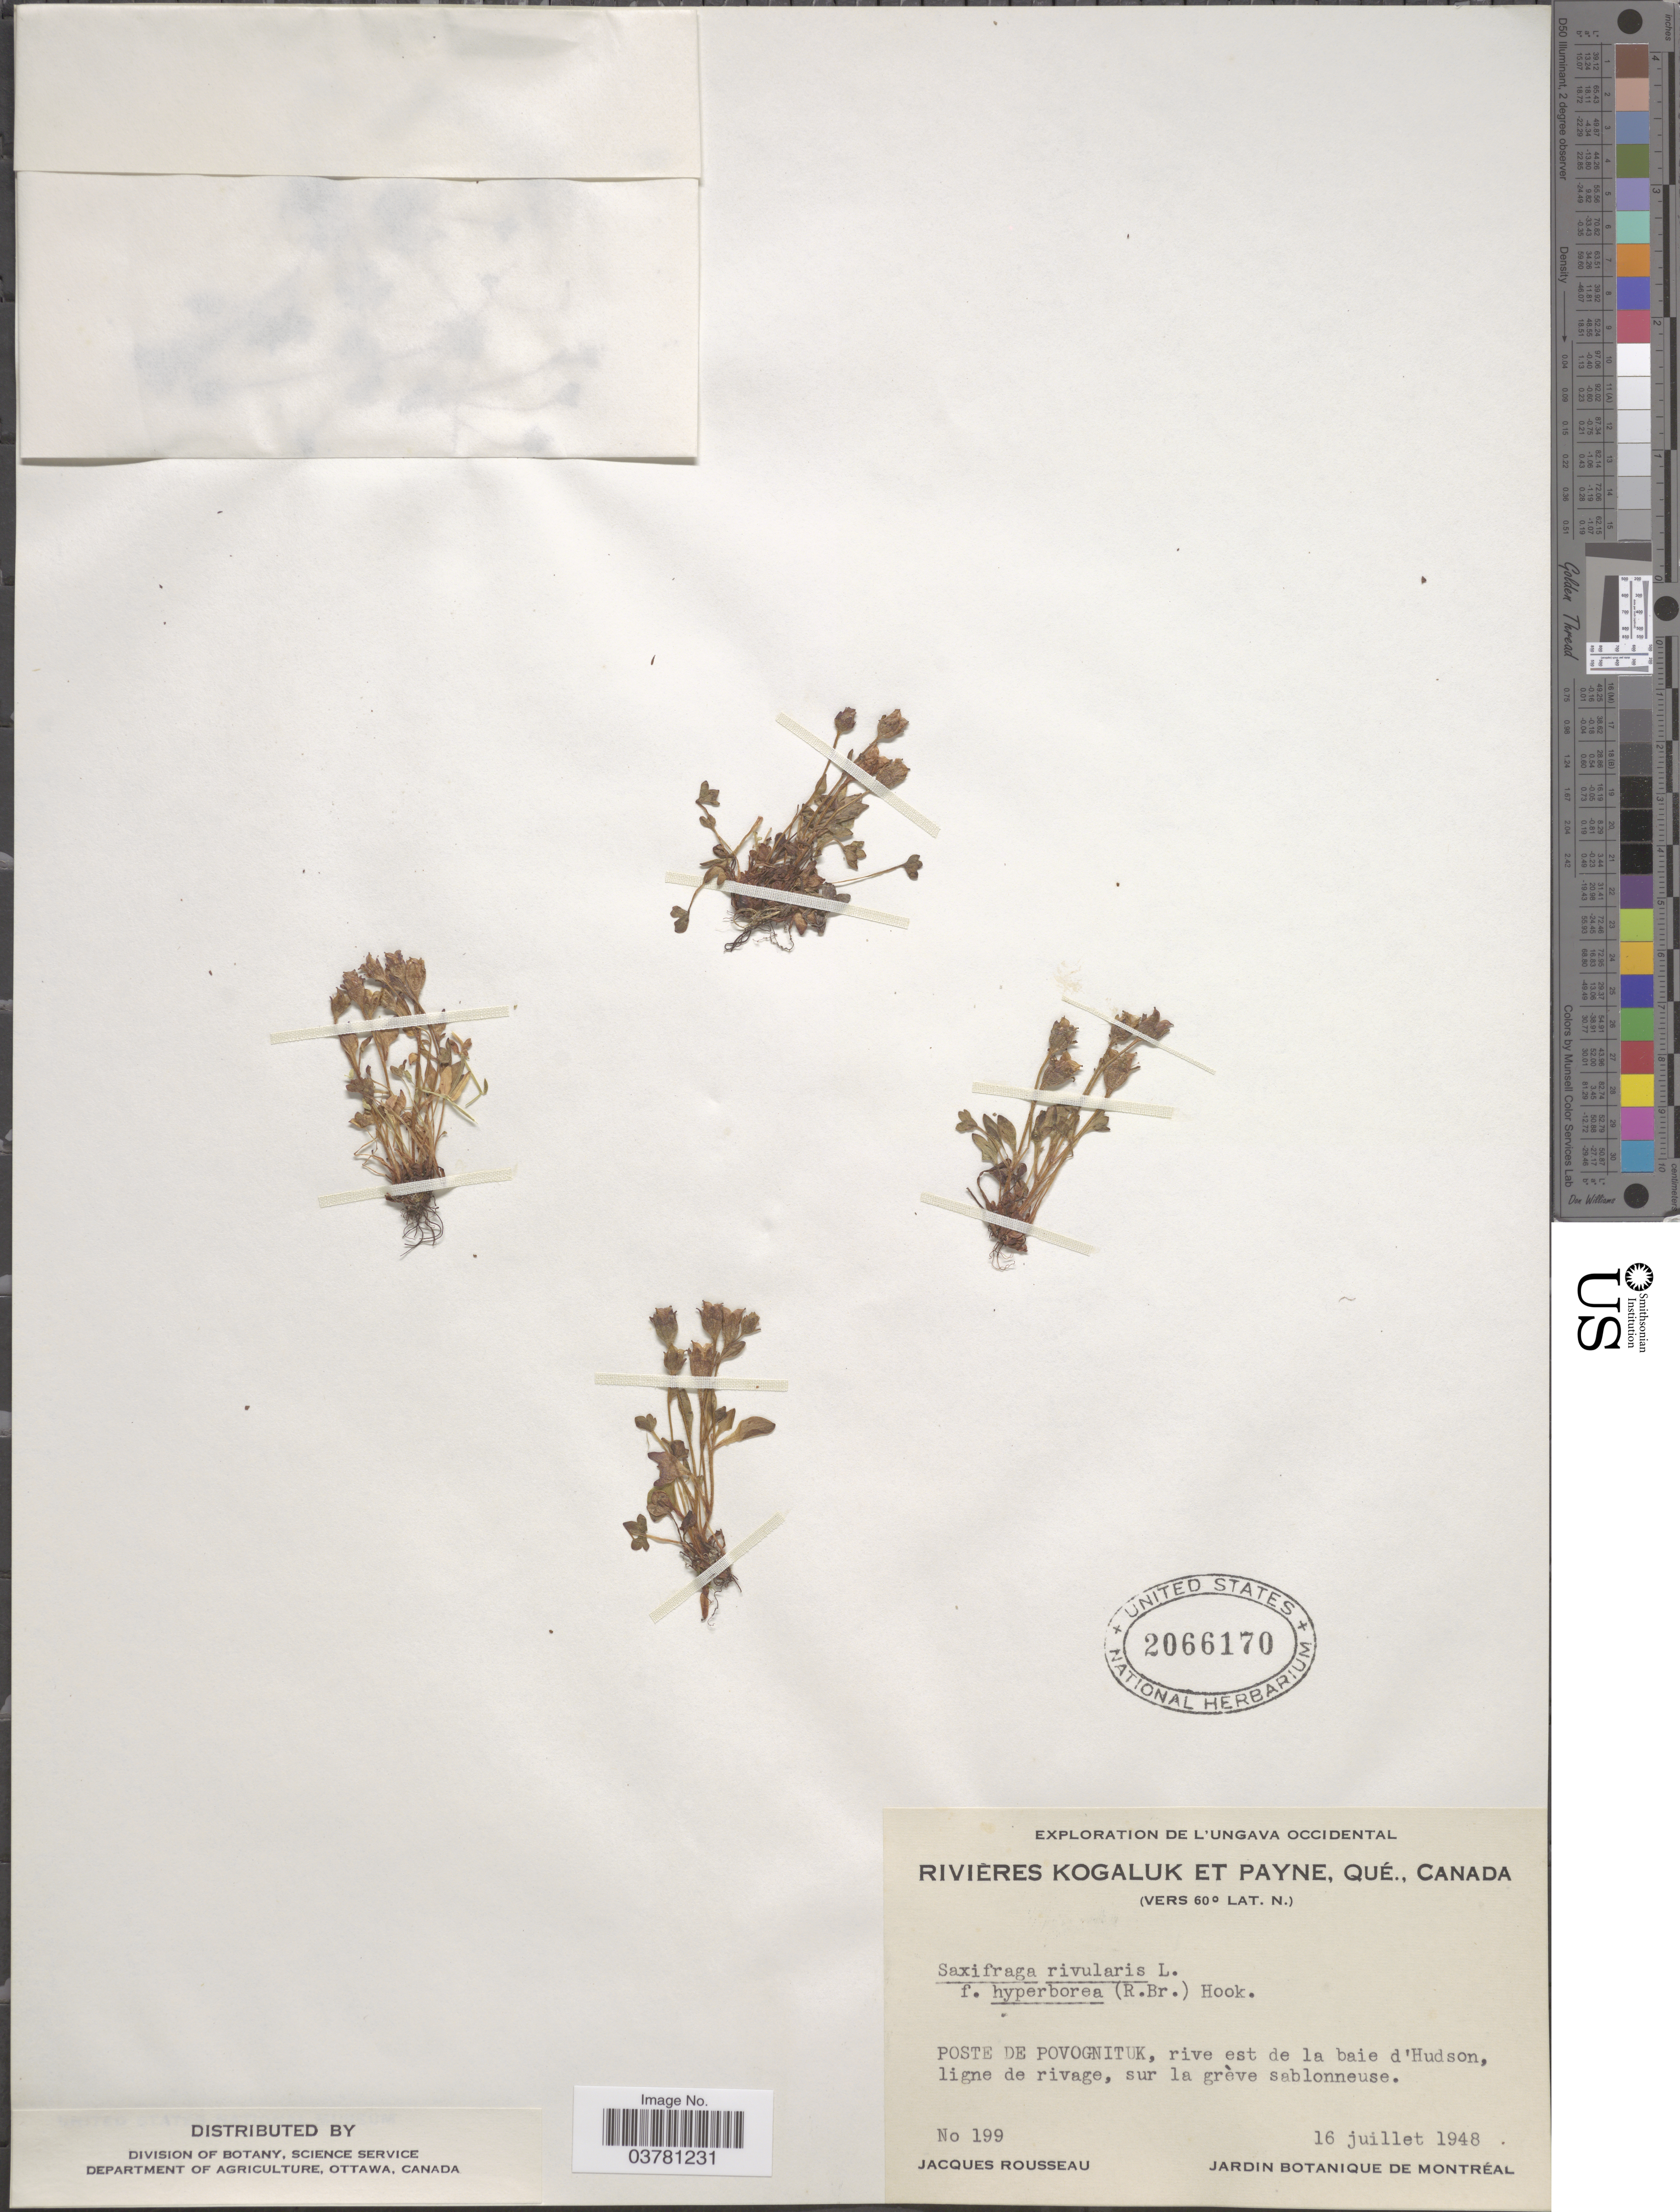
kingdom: Plantae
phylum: Tracheophyta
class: Magnoliopsida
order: Saxifragales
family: Saxifragaceae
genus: Saxifraga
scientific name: Saxifraga rivularis f. hyperborea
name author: (R. Br.) Hook.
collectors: J. Rousseau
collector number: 199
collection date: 1948-07-16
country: Canada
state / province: Quebec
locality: Exploration de l'Ungava Occidental. Rivières Kogaluk et Payne, Qué. Poste de Povognituk, rive est de la baie d'Hudson, ligne de rivage, sur la grève sablonneuse.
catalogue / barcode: US 2066170